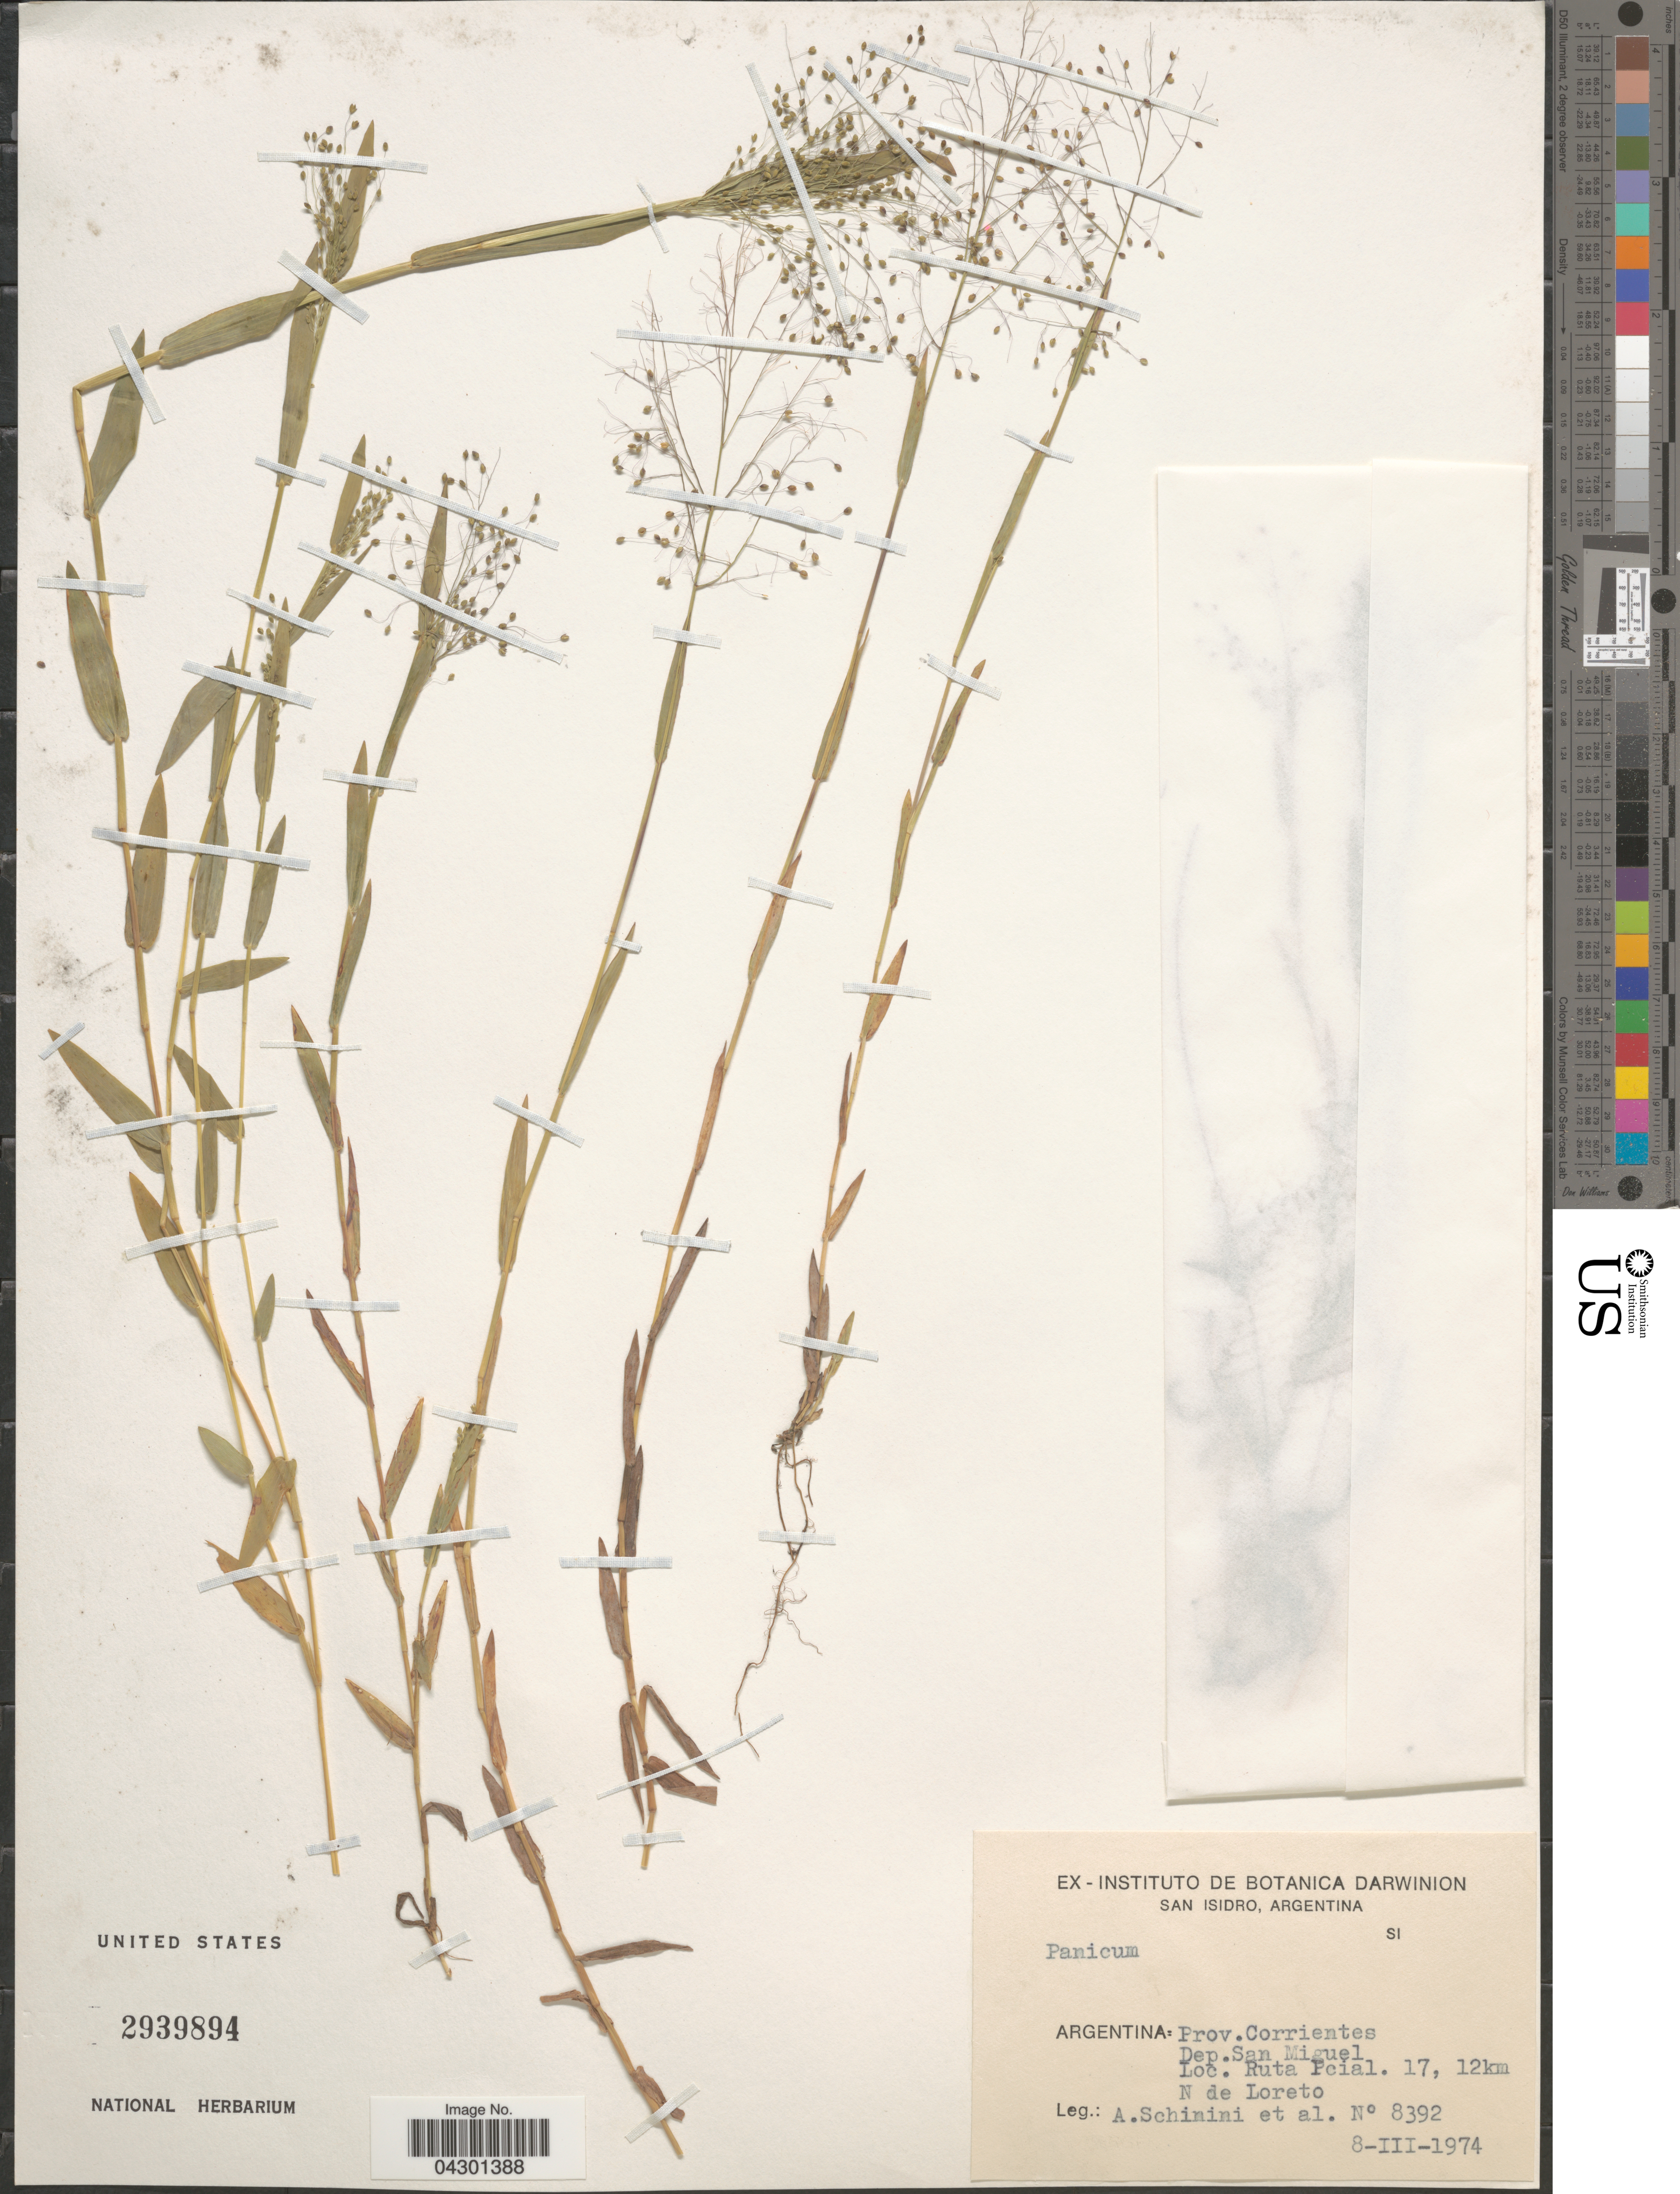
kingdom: Plantae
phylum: Tracheophyta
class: Liliopsida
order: Poales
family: Poaceae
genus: Panicum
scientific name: Panicum sp.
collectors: A. Schinini & et al.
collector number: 8392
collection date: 1974-03-08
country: Argentina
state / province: Corrientes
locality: Dep.San Miguel. Ruta Pcial. 17, 12km N de Loreto.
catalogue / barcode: US 2939894